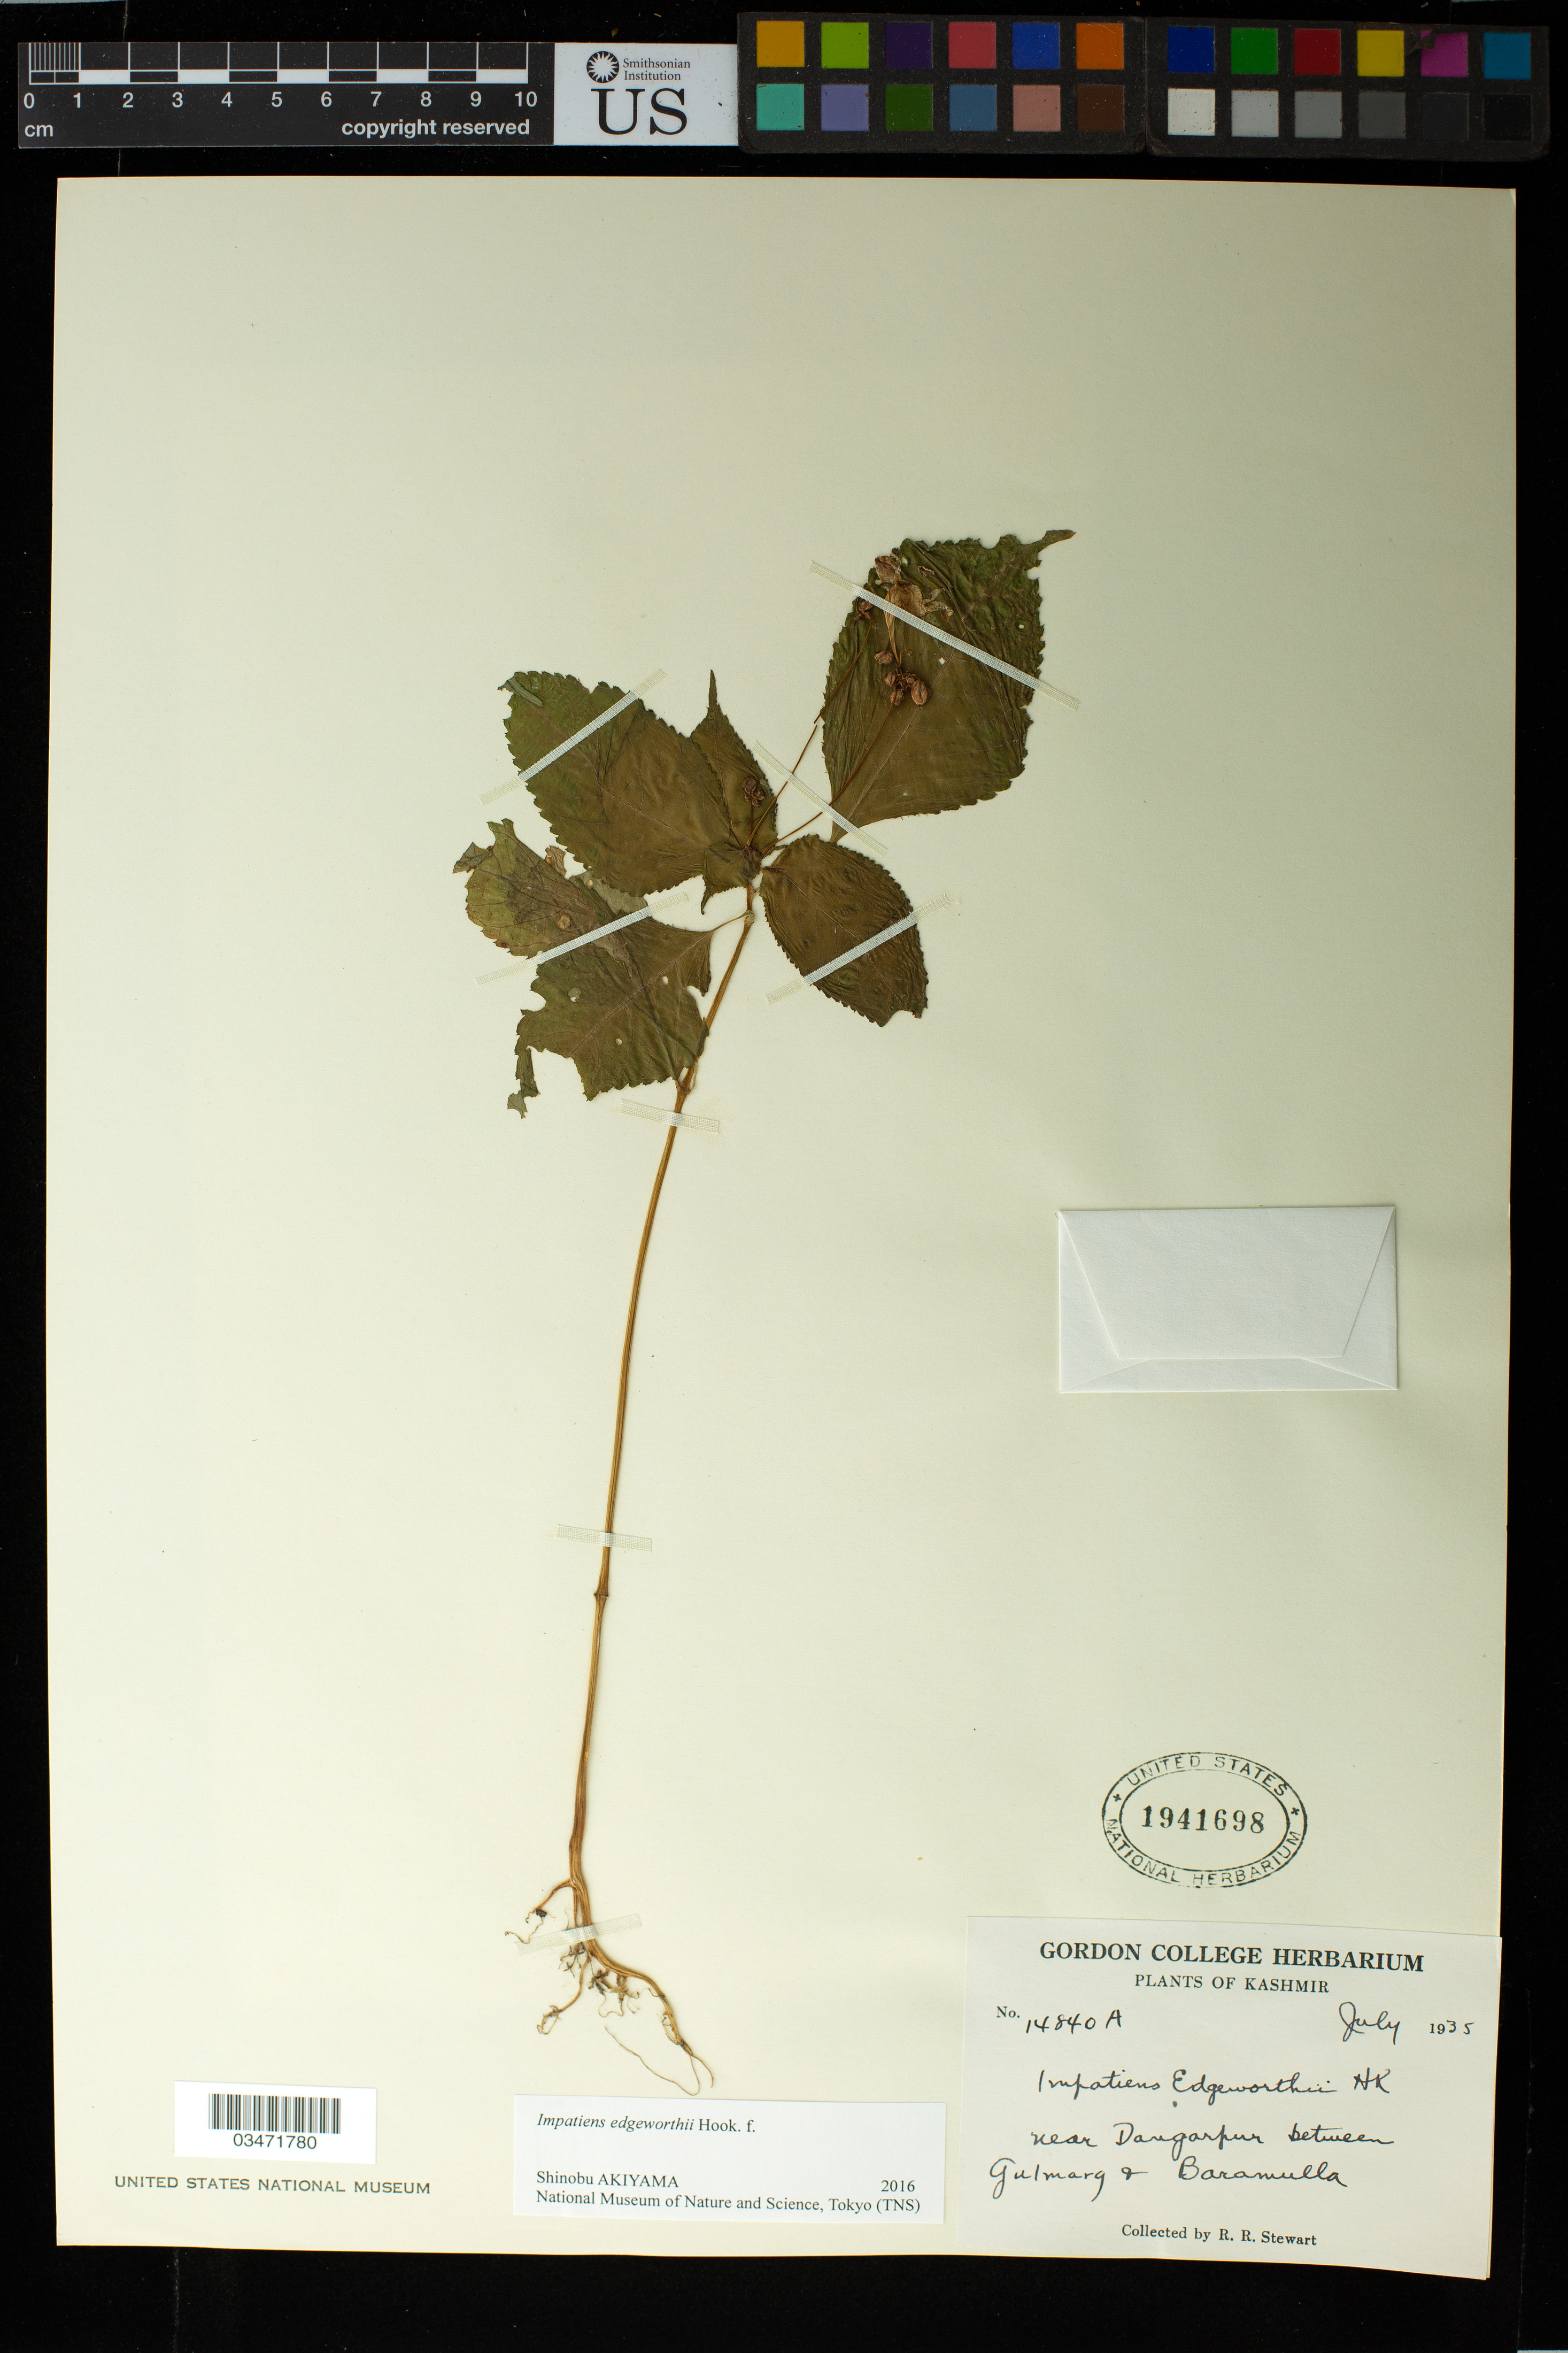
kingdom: Plantae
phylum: Tracheophyta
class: Magnoliopsida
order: Ericales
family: Balsaminaceae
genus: Impatiens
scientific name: Impatiens edgeworthii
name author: Hook. f.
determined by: Akiyama, Shinobu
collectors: R. R. Stewart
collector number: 14840A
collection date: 1935-07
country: India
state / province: Rajasthan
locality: Near Dangarpur between Gulmara and Baramulla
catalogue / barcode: US 1941698